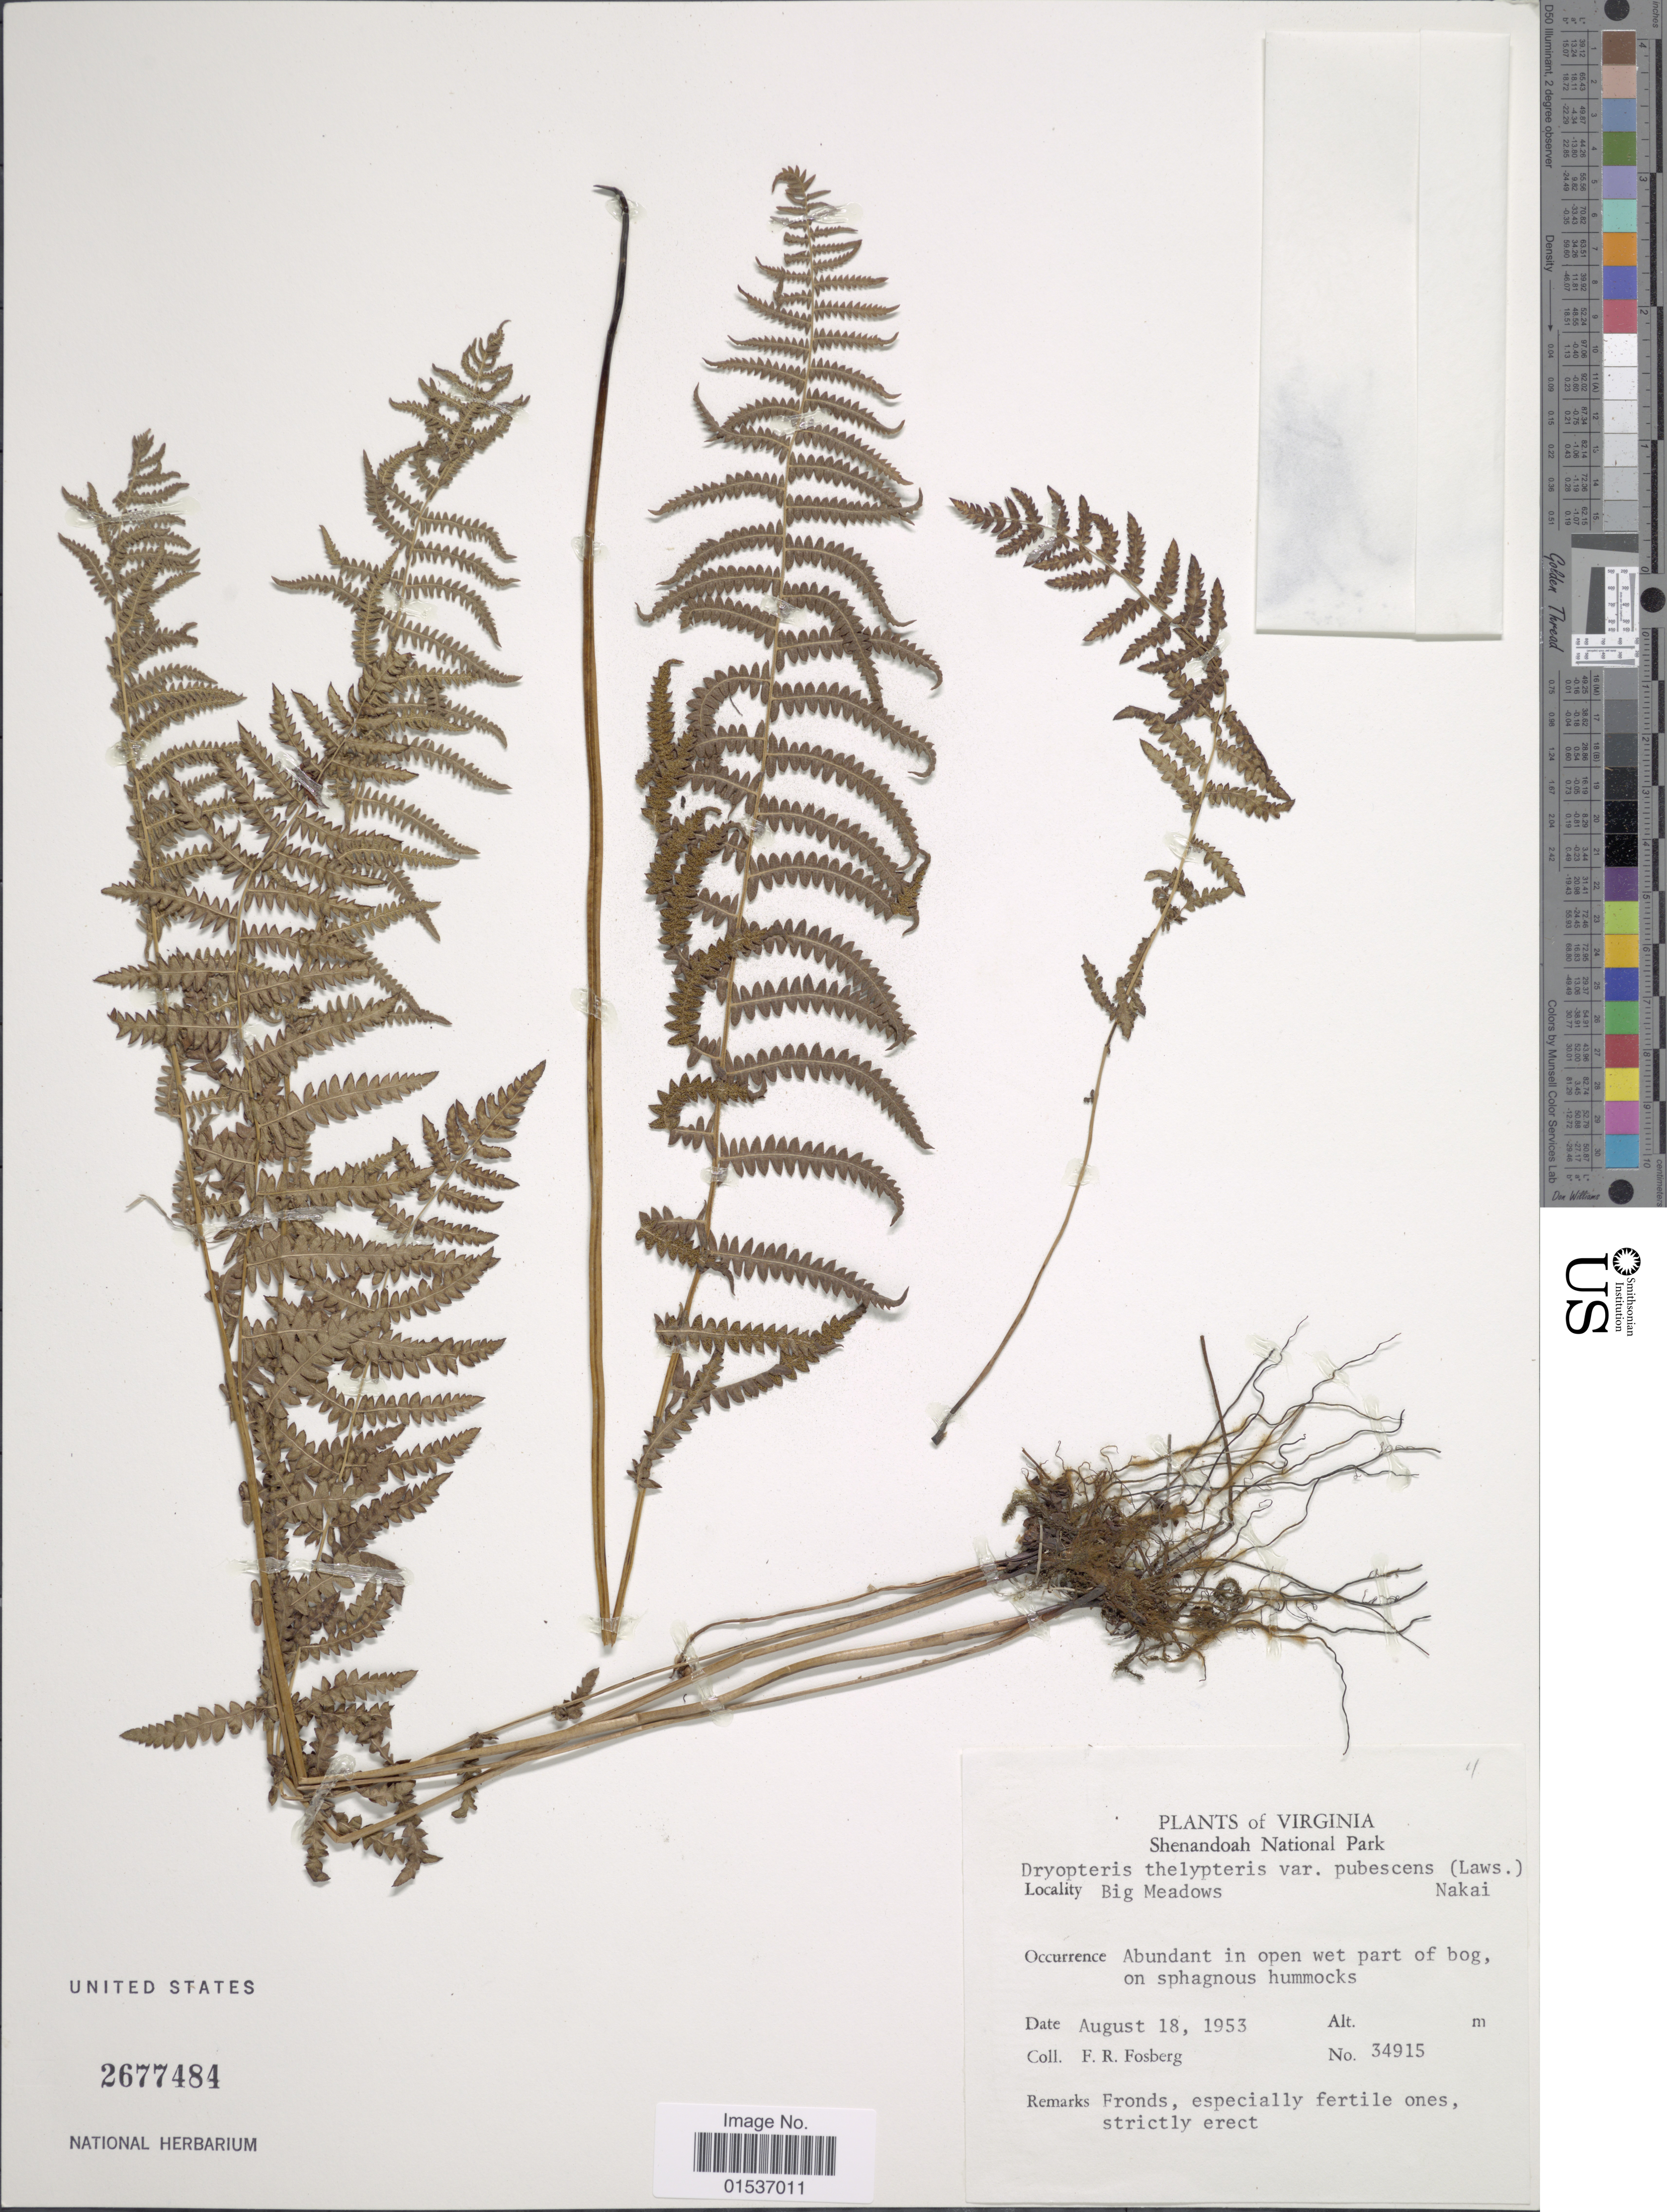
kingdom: Plantae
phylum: Tracheophyta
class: Polypodiopsida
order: Polypodiales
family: Thelypteridaceae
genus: Thelypteris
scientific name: Thelypteris palustris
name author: (Salisb.) Schott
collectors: F. R. Fosberg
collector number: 34915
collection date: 1953-08-18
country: United States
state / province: Virginia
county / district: Madison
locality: Virginia. Shenandoah National Park. Big Meadows.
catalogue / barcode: US 2677484